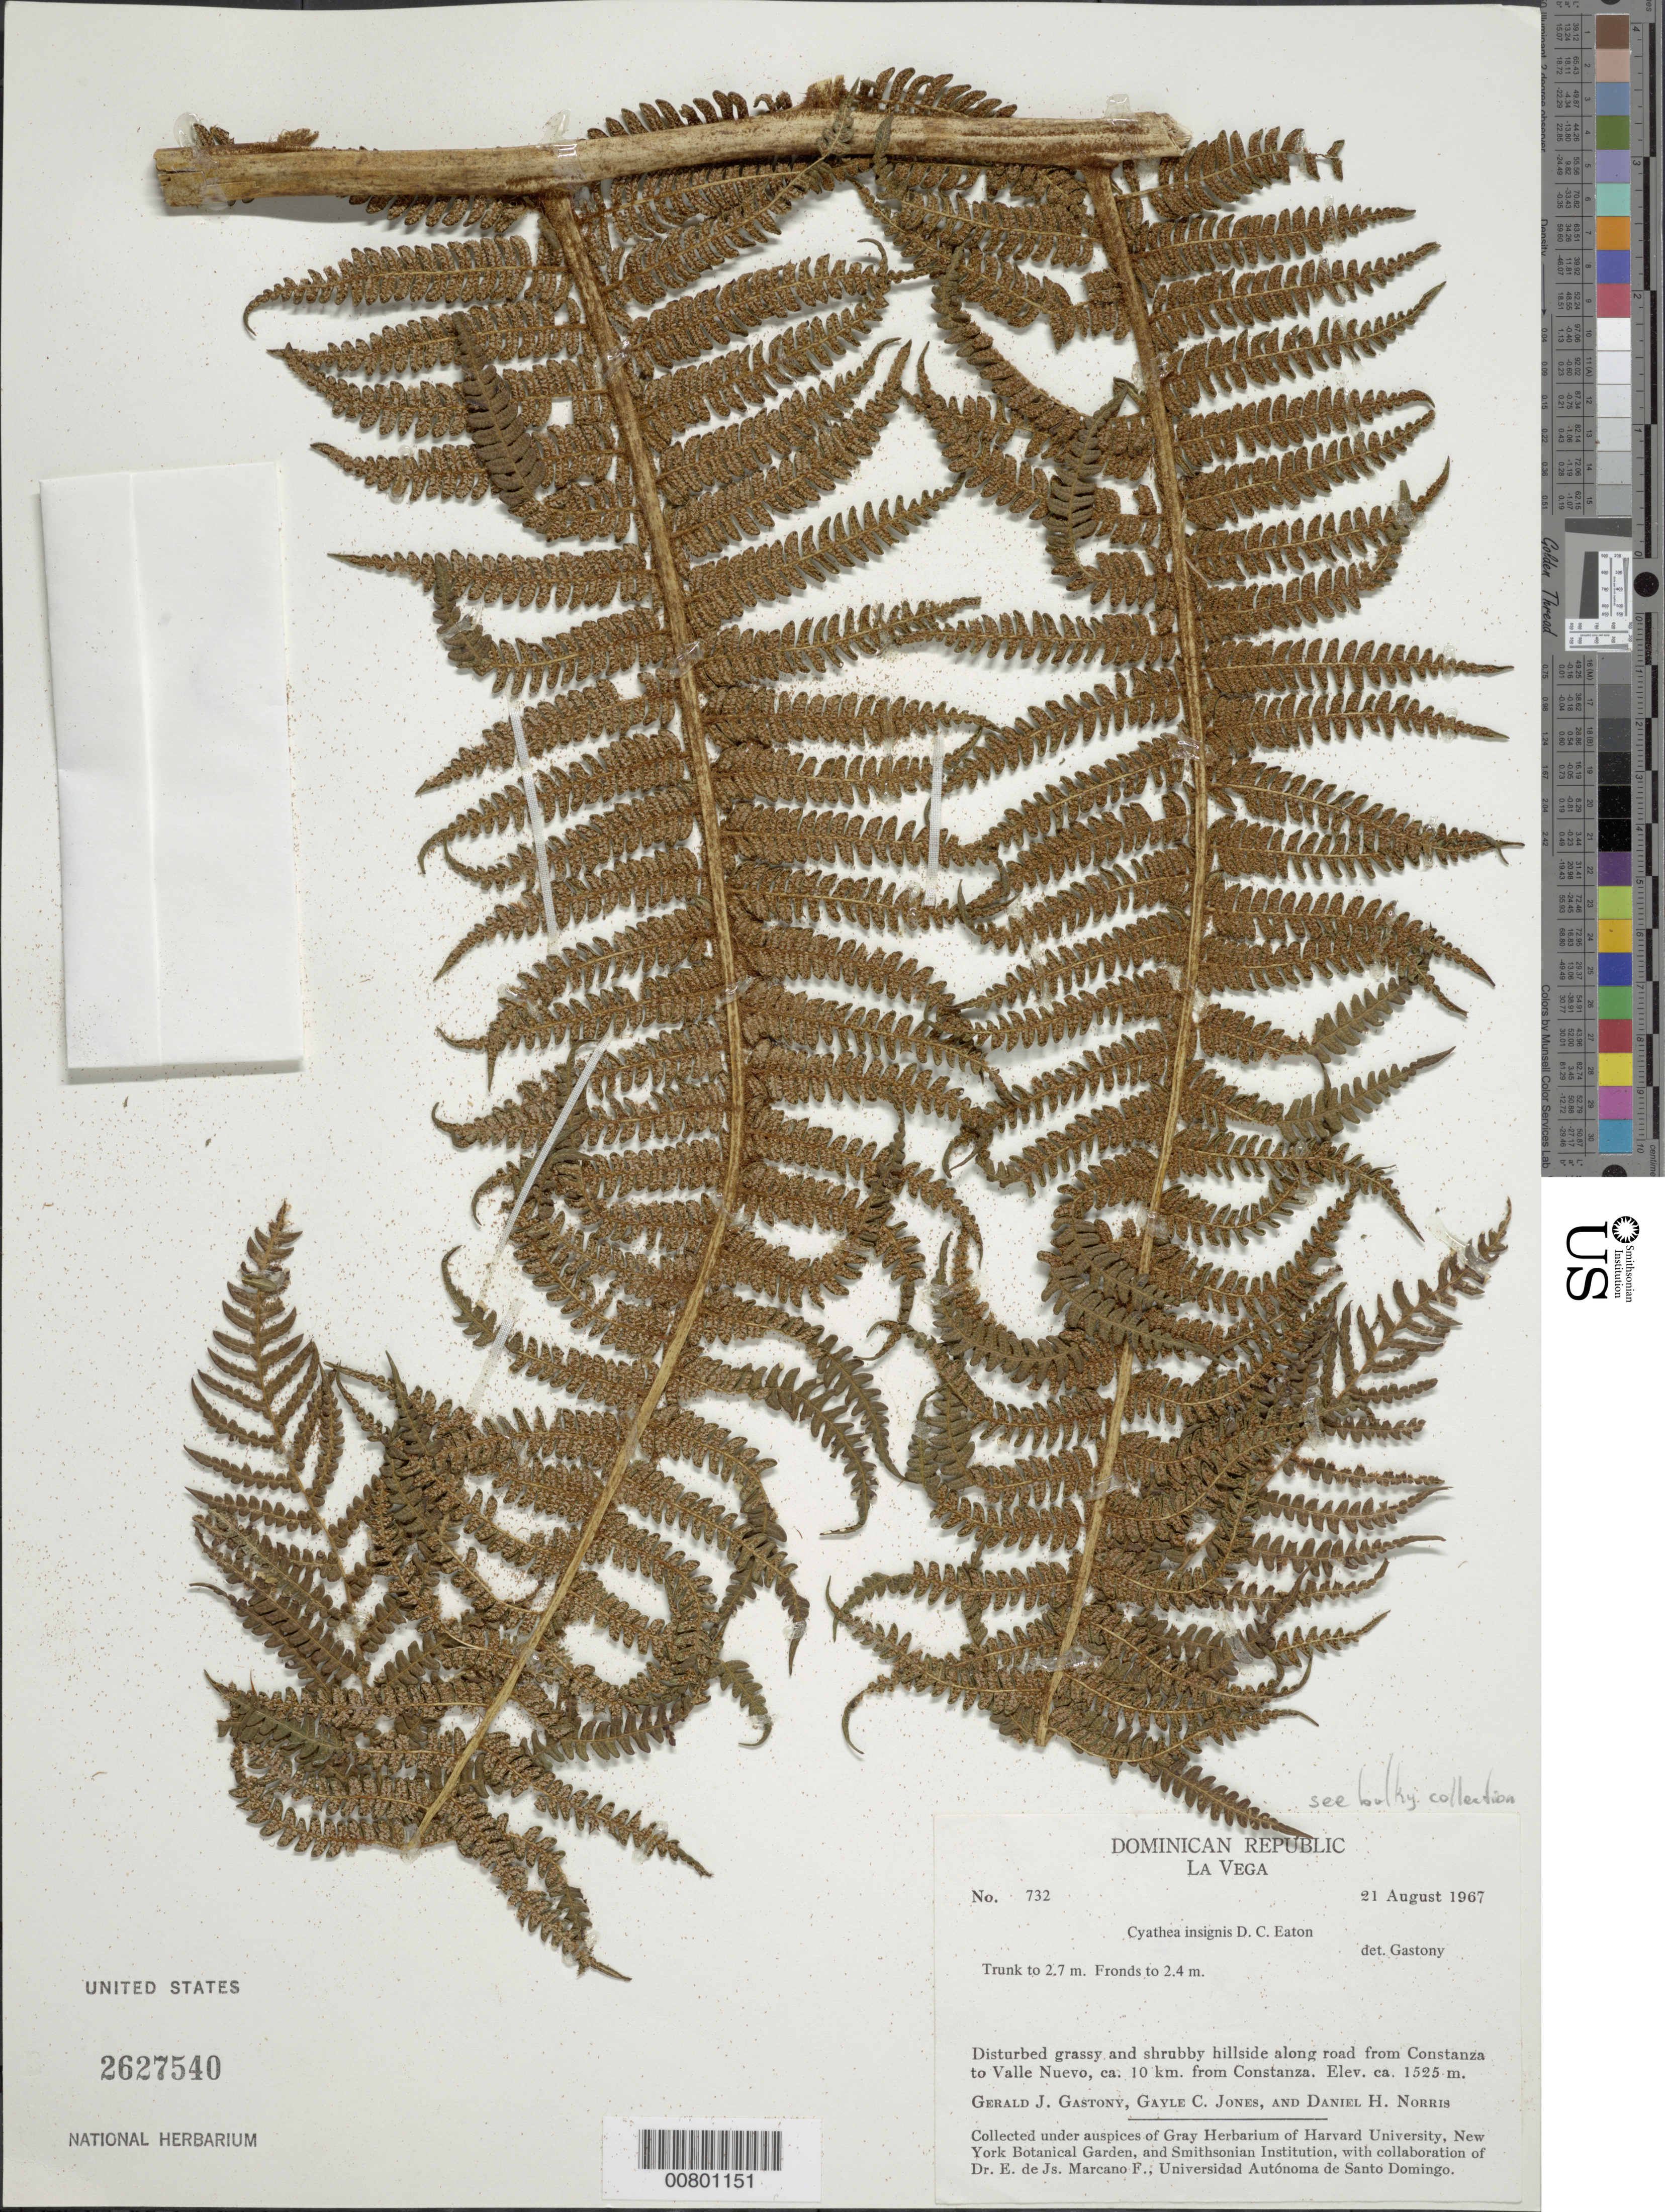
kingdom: Plantae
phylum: Tracheophyta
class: Polypodiopsida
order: Cyatheales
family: Cyatheaceae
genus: Sphaeropteris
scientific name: Sphaeropteris insignis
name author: (Eaton) R.M. Tryon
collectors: G. Gastony, G. C. Jones & D. H. Norris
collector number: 732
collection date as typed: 21 Aug 1967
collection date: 1967-08-21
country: Dominican Republic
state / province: La Vega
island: Hispaniola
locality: Constanza to Valle Nuevo, ca. 10 km from Constanza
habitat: Disturbed grassy and shrubby hillside along road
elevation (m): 1525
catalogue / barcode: US 2627540